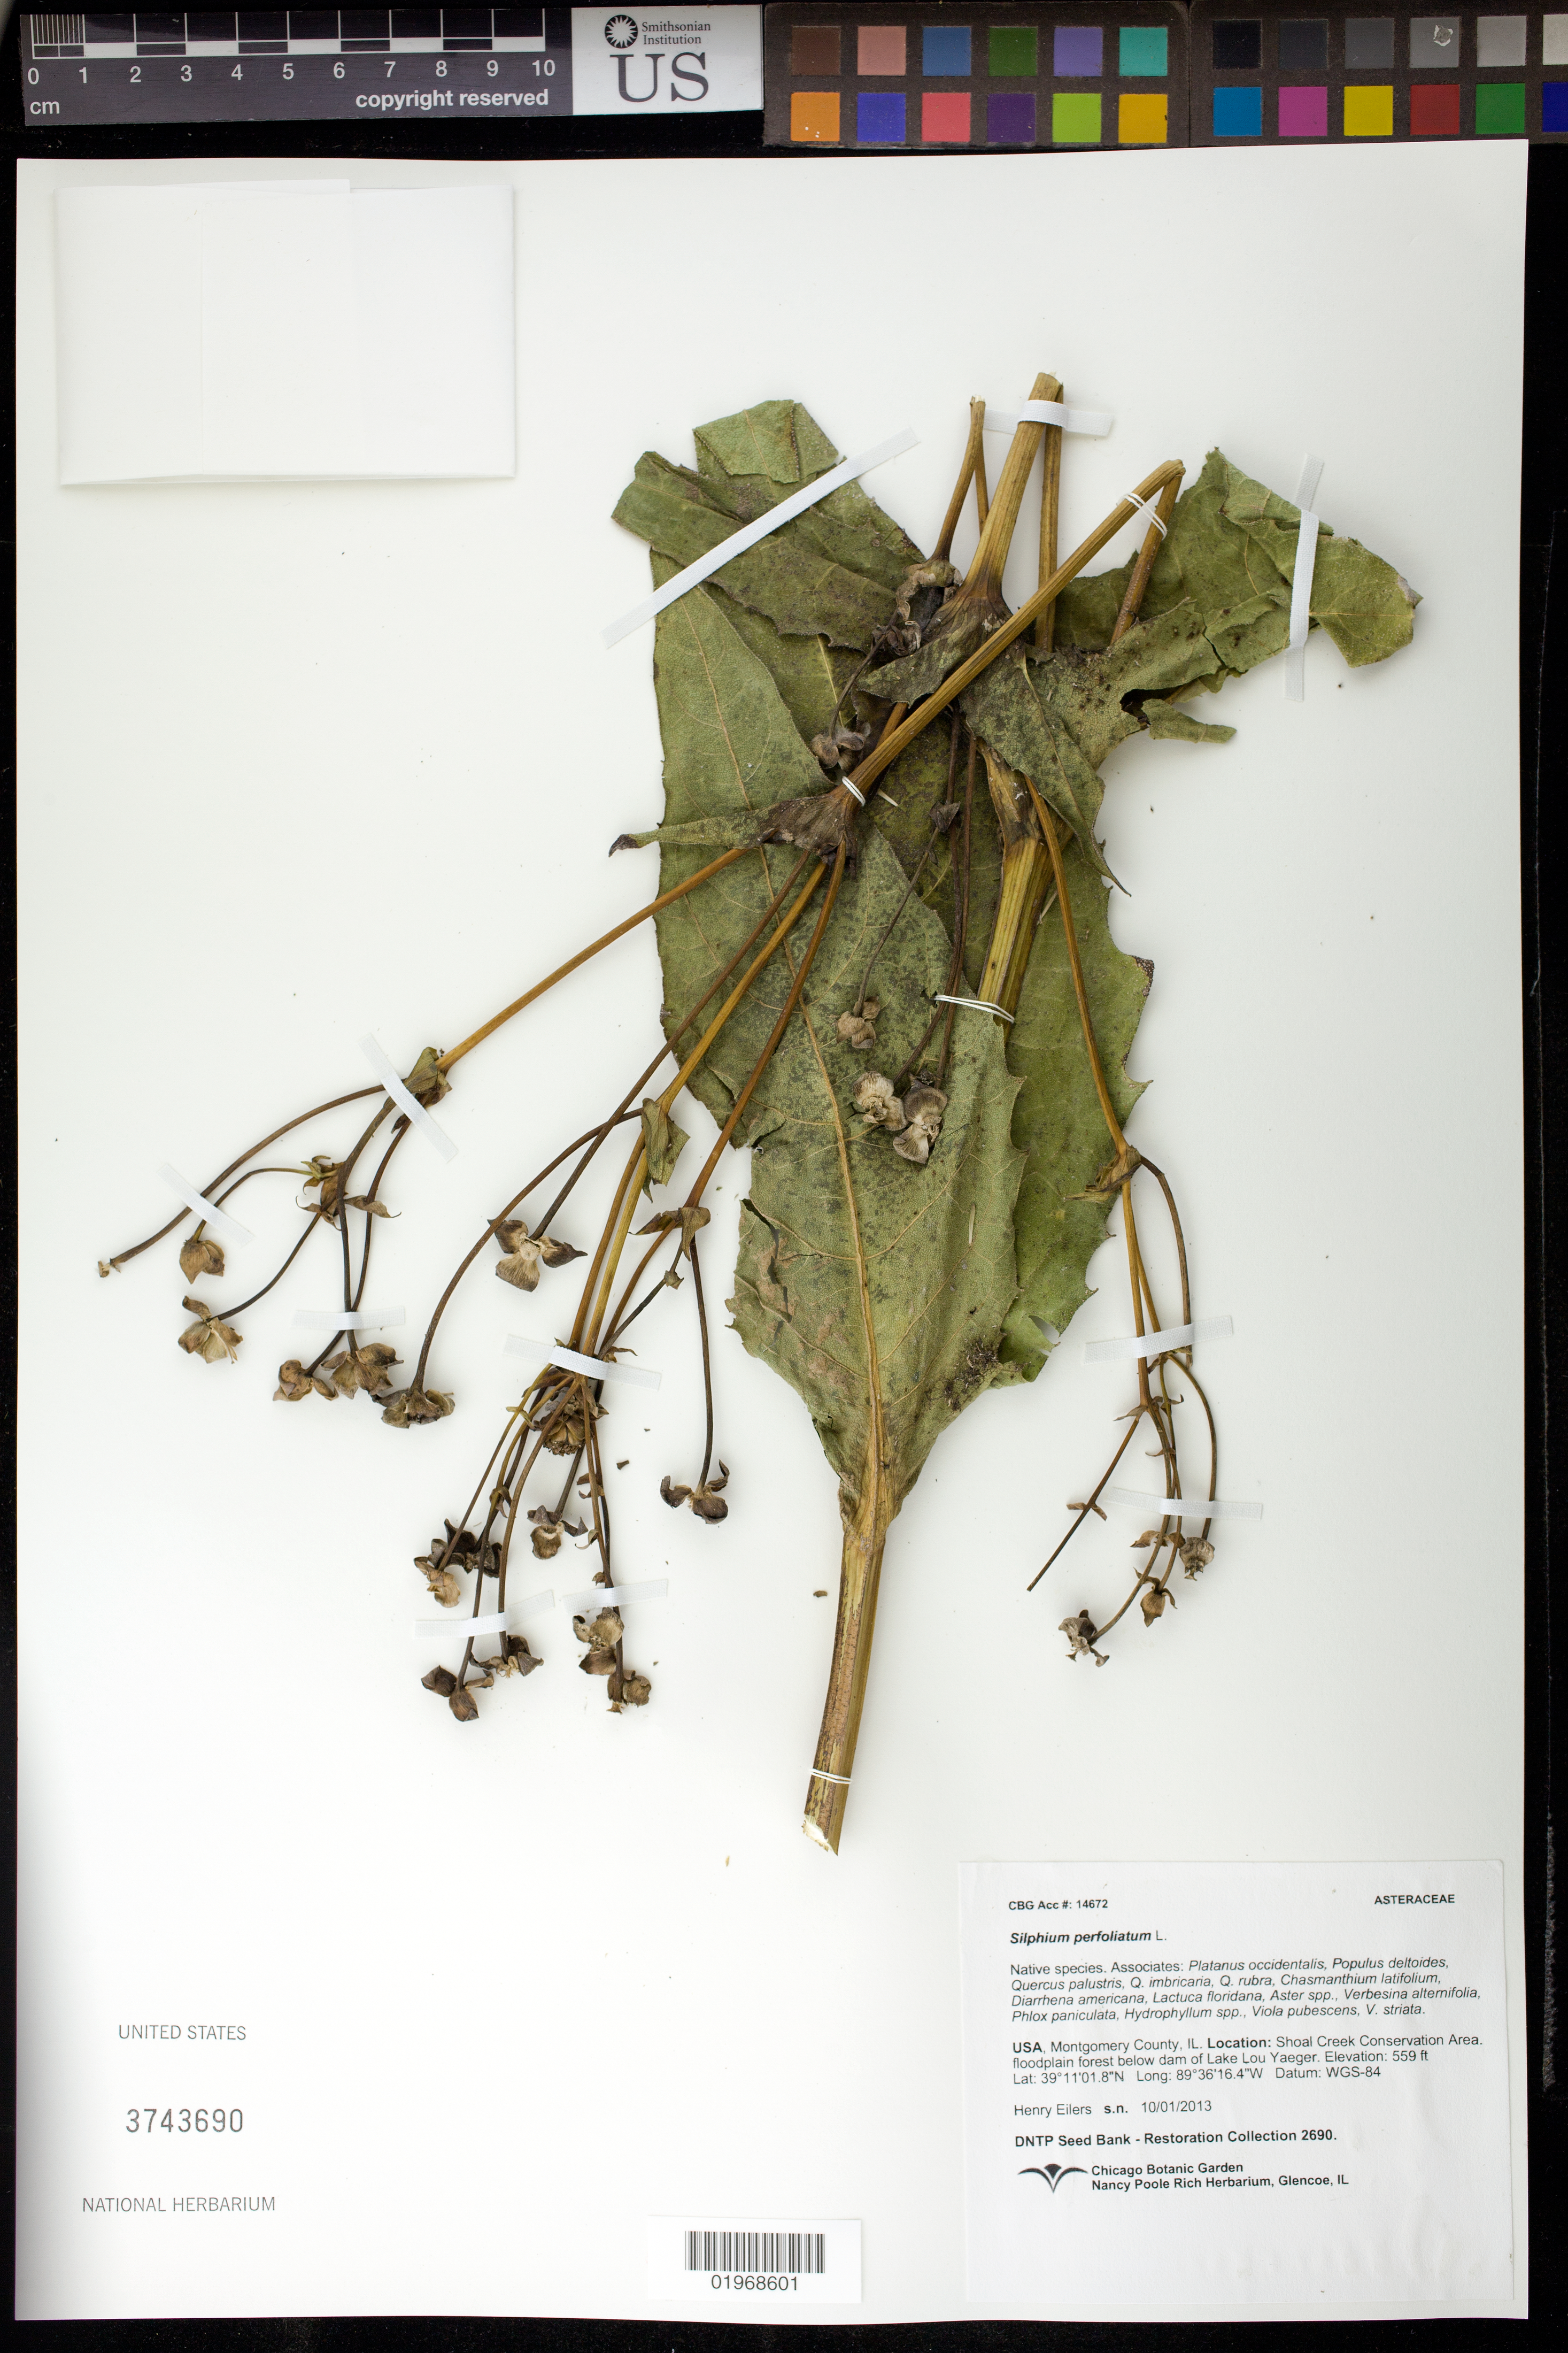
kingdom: Plantae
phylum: Tracheophyta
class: Magnoliopsida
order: Asterales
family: Asteraceae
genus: Silphium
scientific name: Silphium perfoliatum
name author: L.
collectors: H. Eilers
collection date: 2013-10-01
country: United States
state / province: Illinois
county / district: Montgomery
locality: Shoal Creek Conservation Area, forest below dam of Lake Yaeger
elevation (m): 170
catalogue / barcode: US 3743690